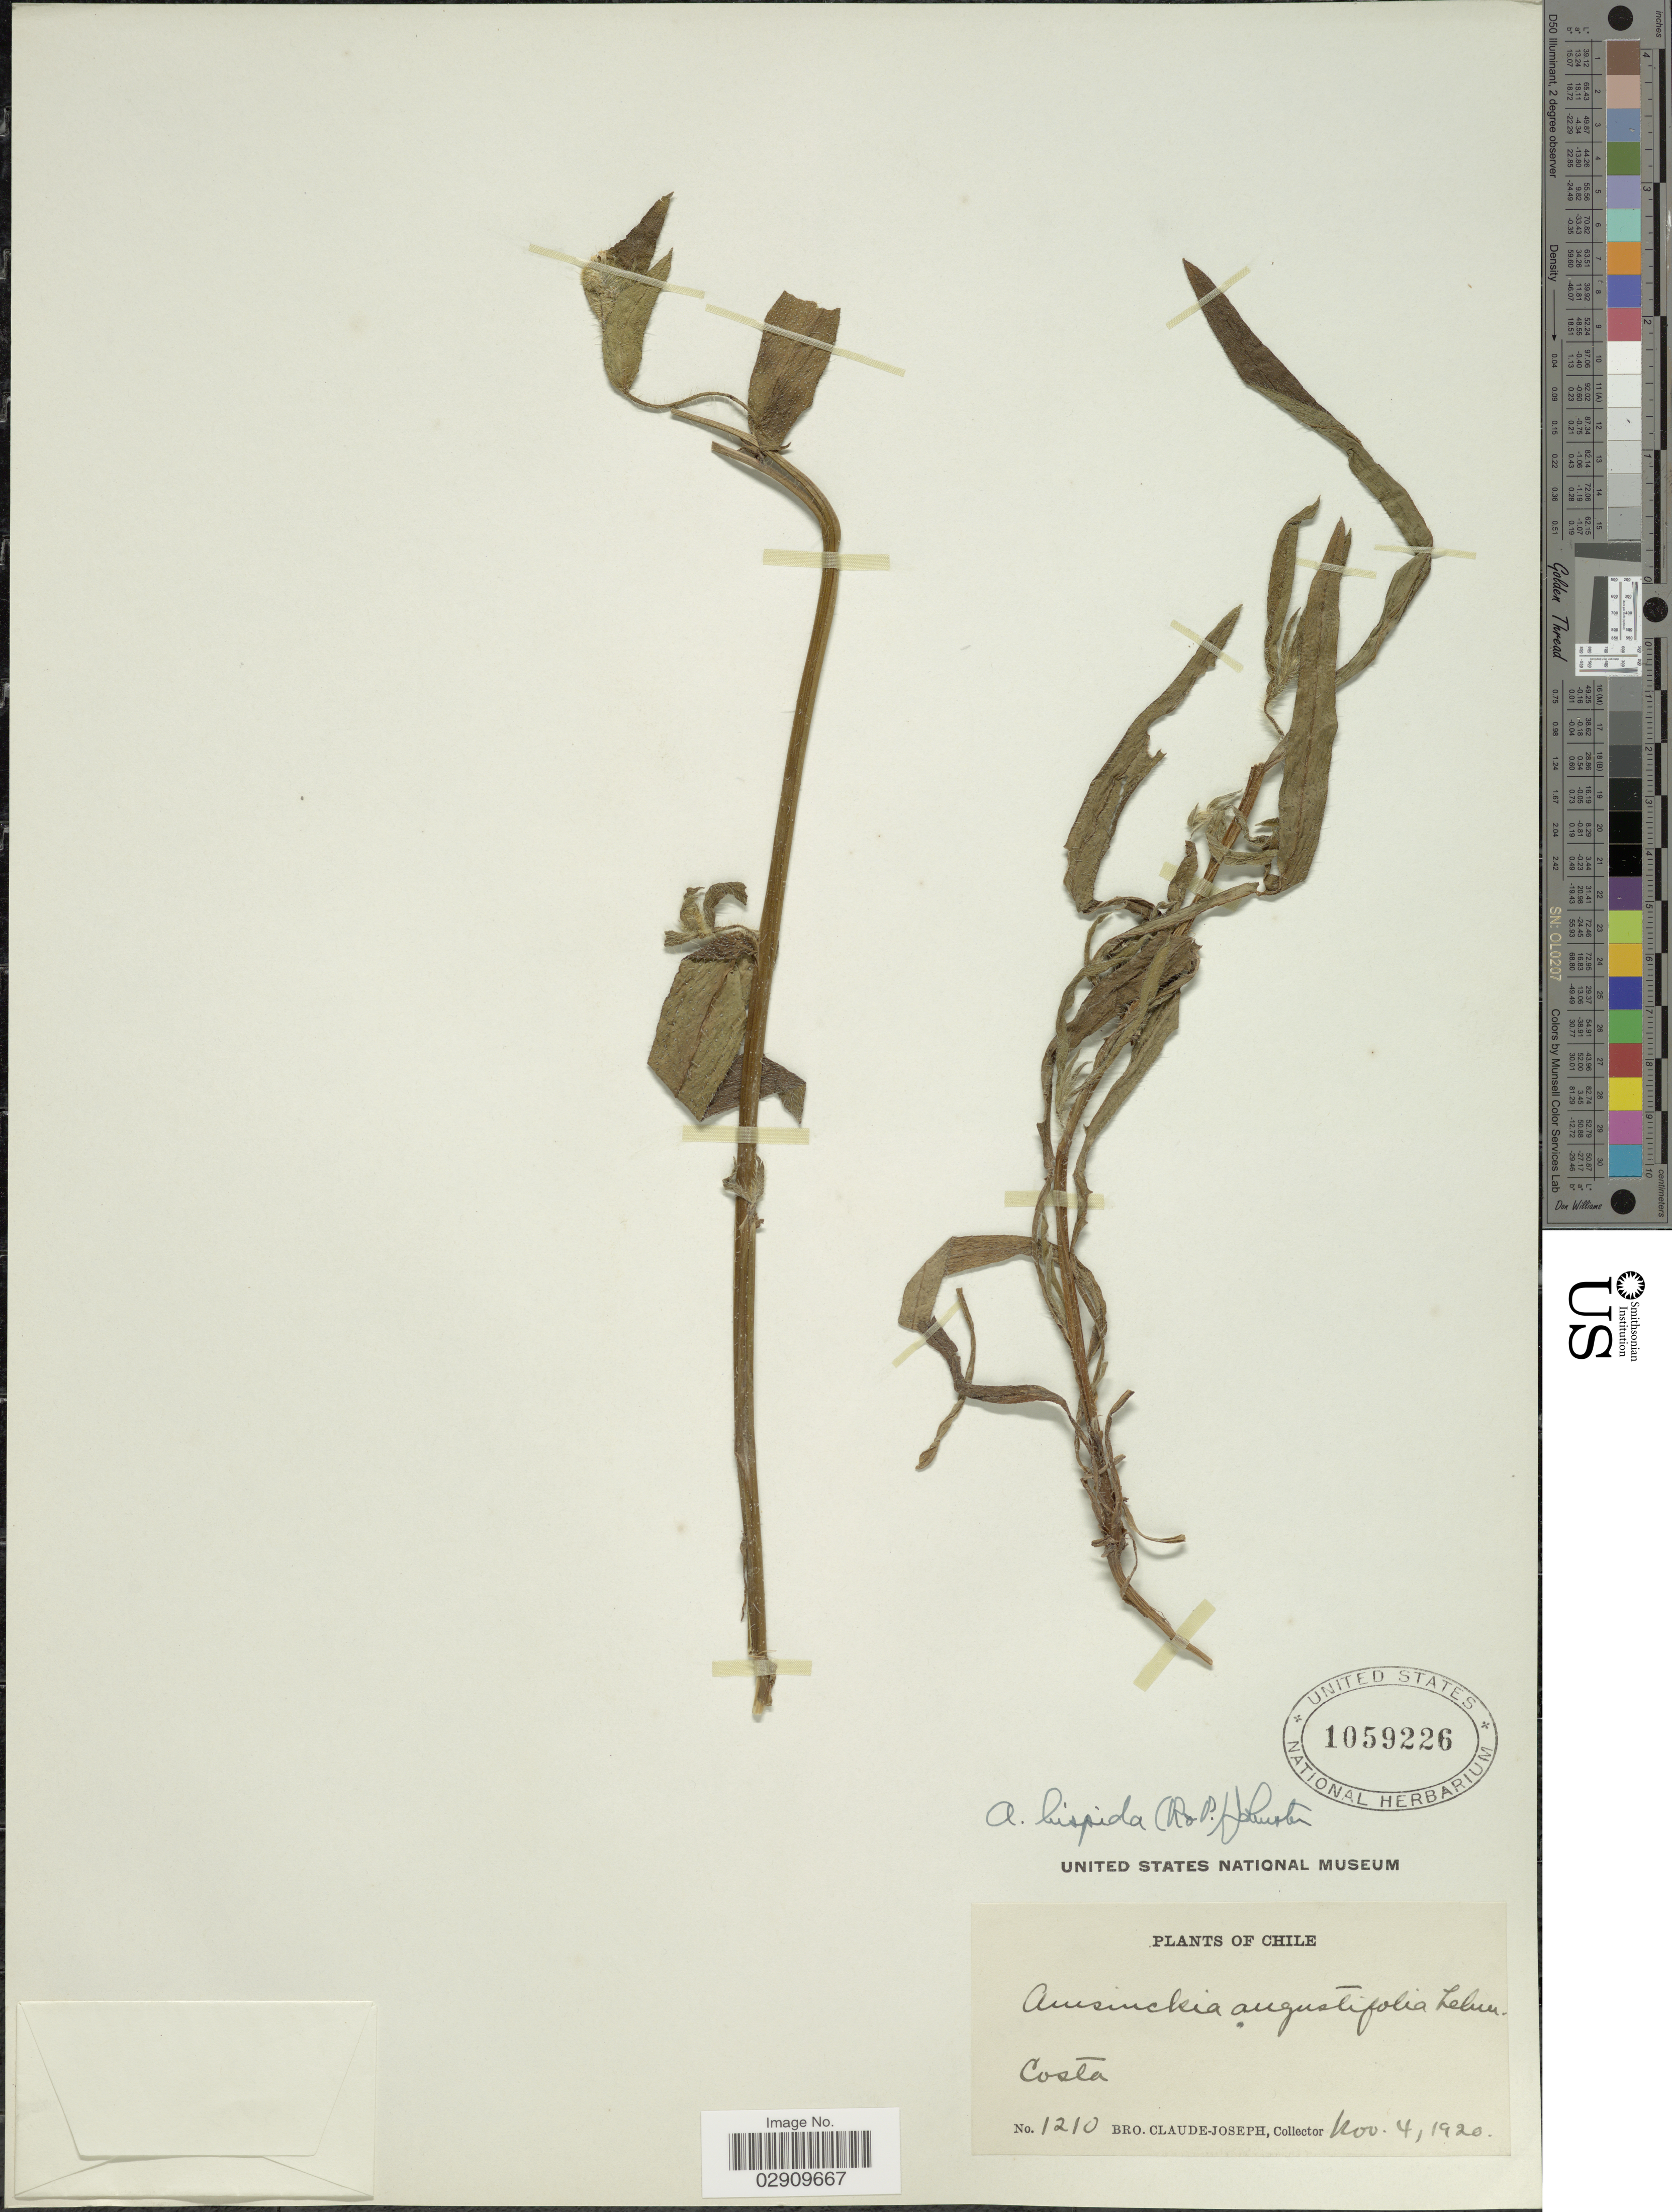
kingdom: Plantae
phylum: Tracheophyta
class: Magnoliopsida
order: Boraginales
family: Boraginaceae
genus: Amsinckia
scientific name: Amsinckia calycina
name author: (Moris) Chater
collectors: Bro. Claude-Joseph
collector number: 1210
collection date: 1920-11-04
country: Chile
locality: Costa.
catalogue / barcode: US 1059226